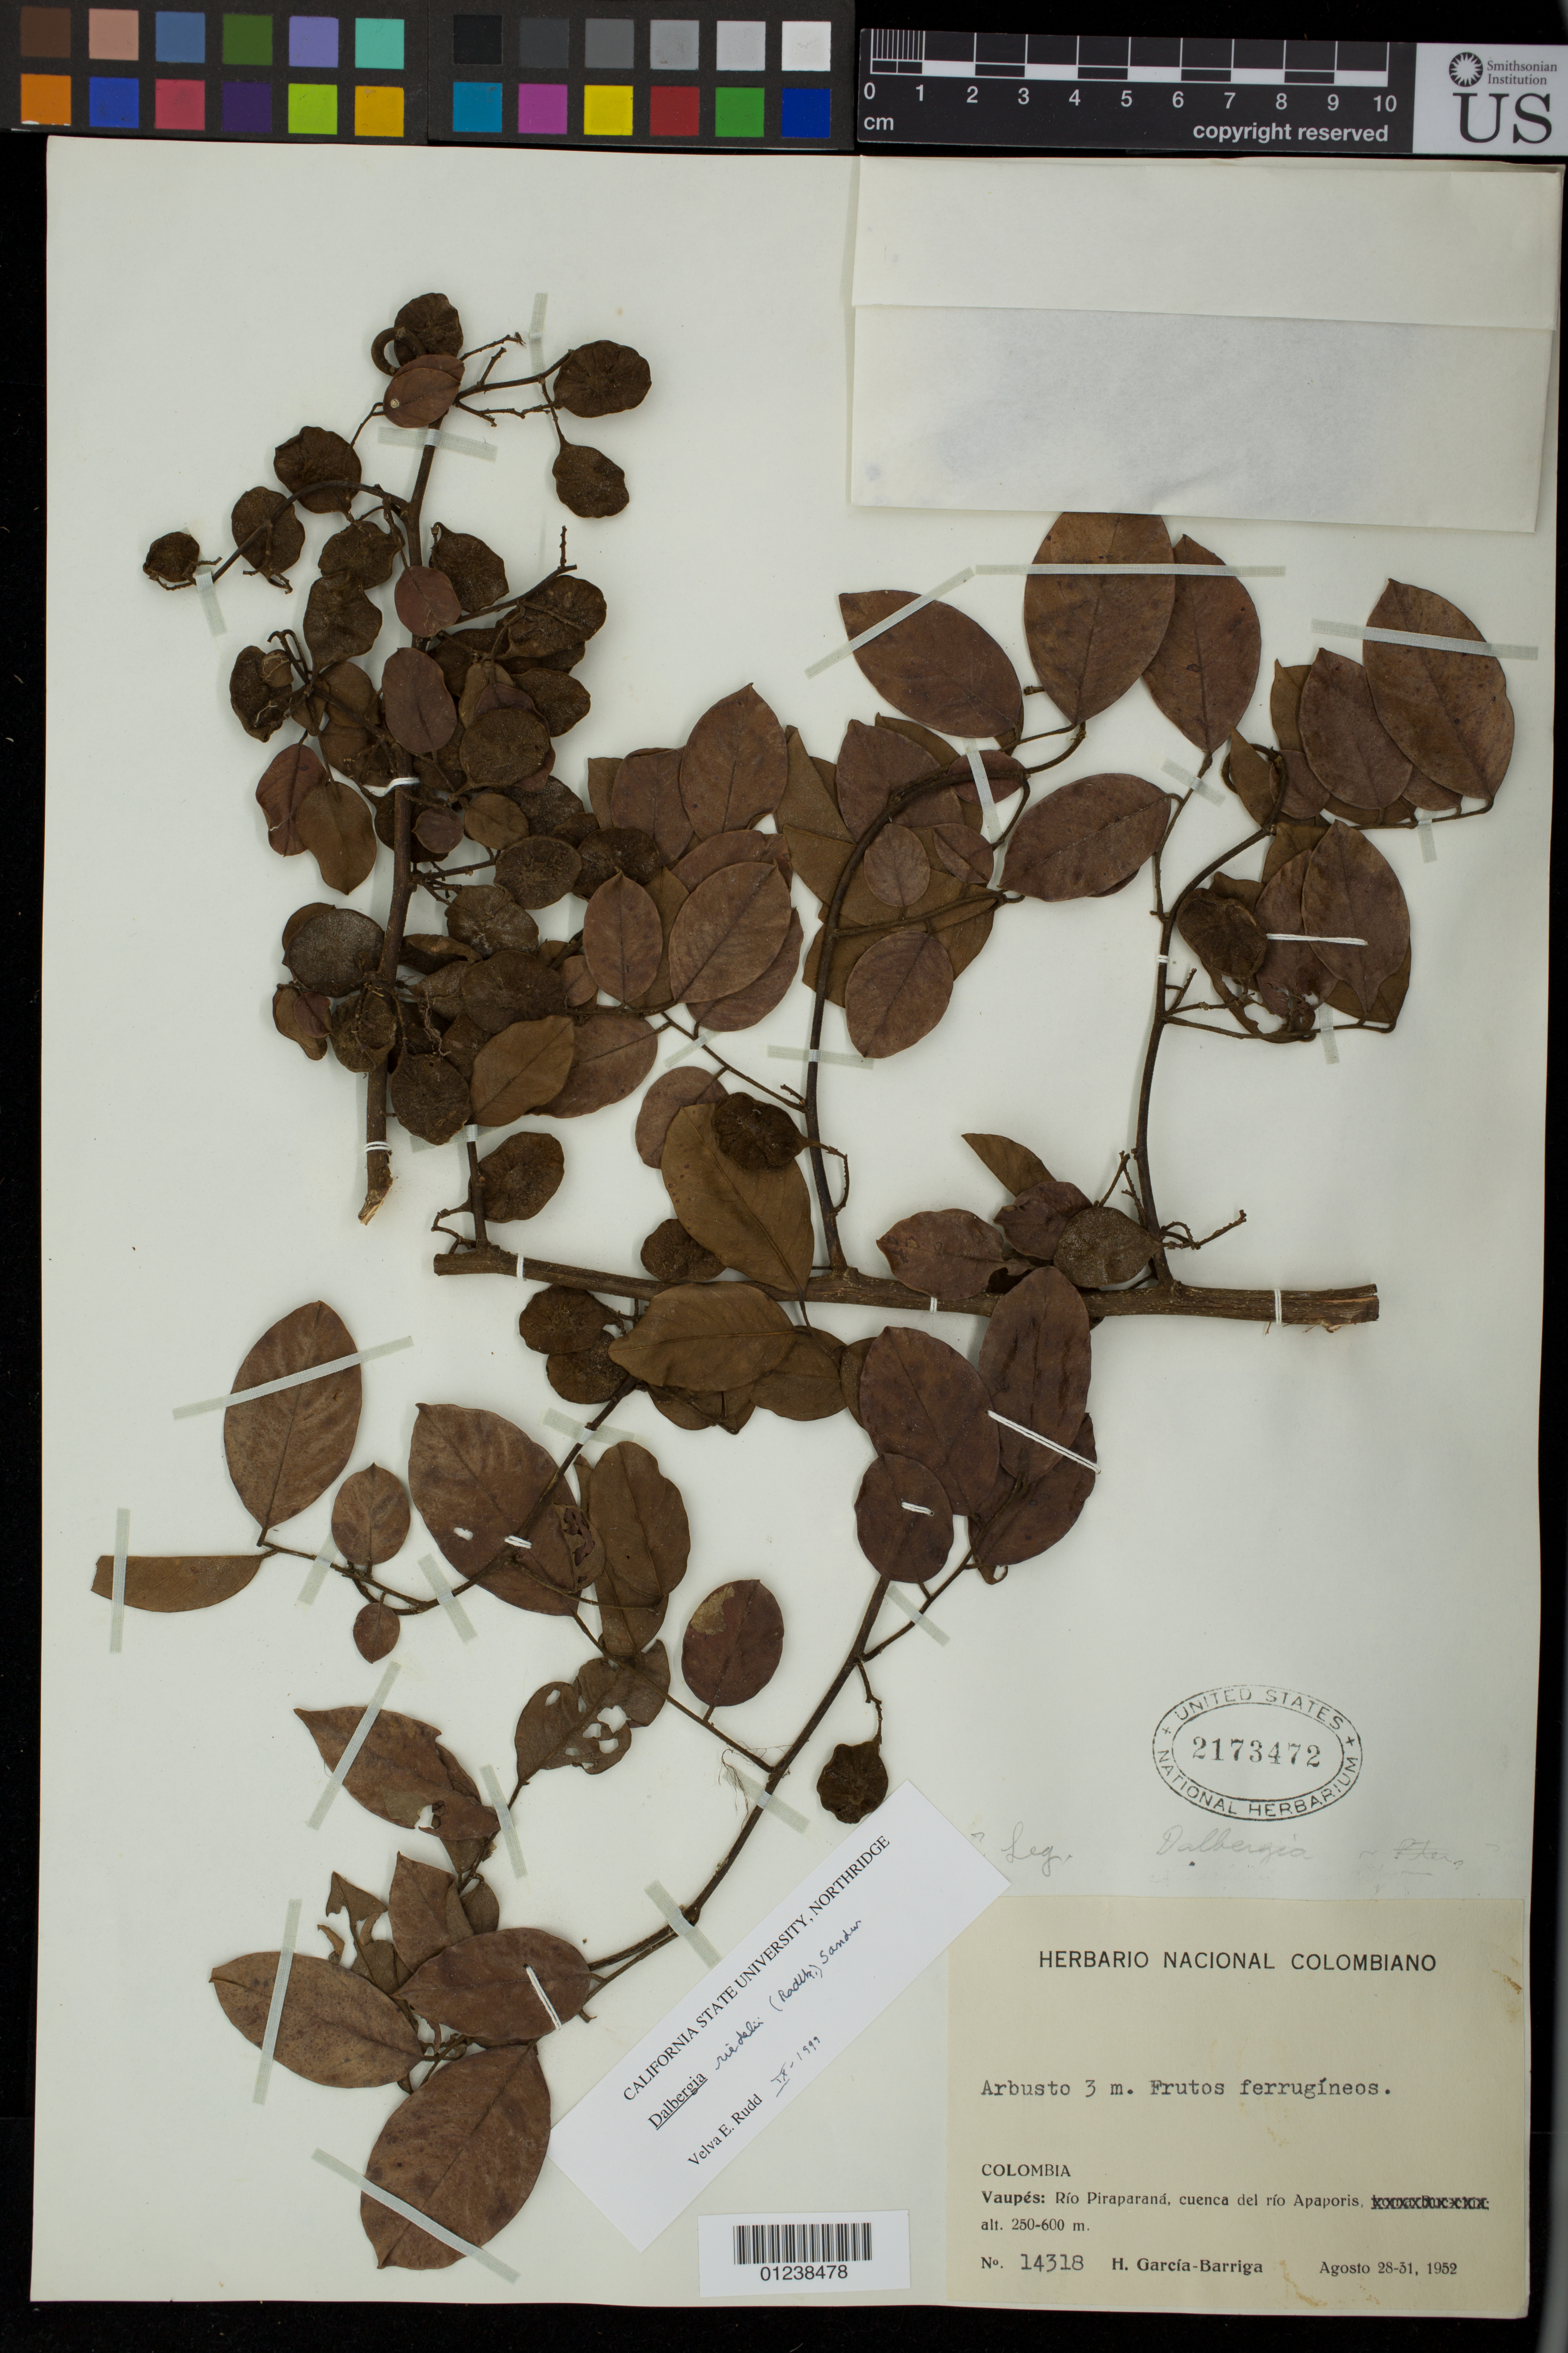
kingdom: Plantae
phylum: Tracheophyta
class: Magnoliopsida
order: Fabales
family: Fabaceae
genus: Dalbergia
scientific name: Dalbergia riedelii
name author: (Benth.) Sandwith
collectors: H. García Barriga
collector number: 14318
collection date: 1952-08-28/1952-08-31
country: Colombia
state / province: Vaupes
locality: Rio Piraparana, cuenca del rio Apaporis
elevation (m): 76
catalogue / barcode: US 2173472